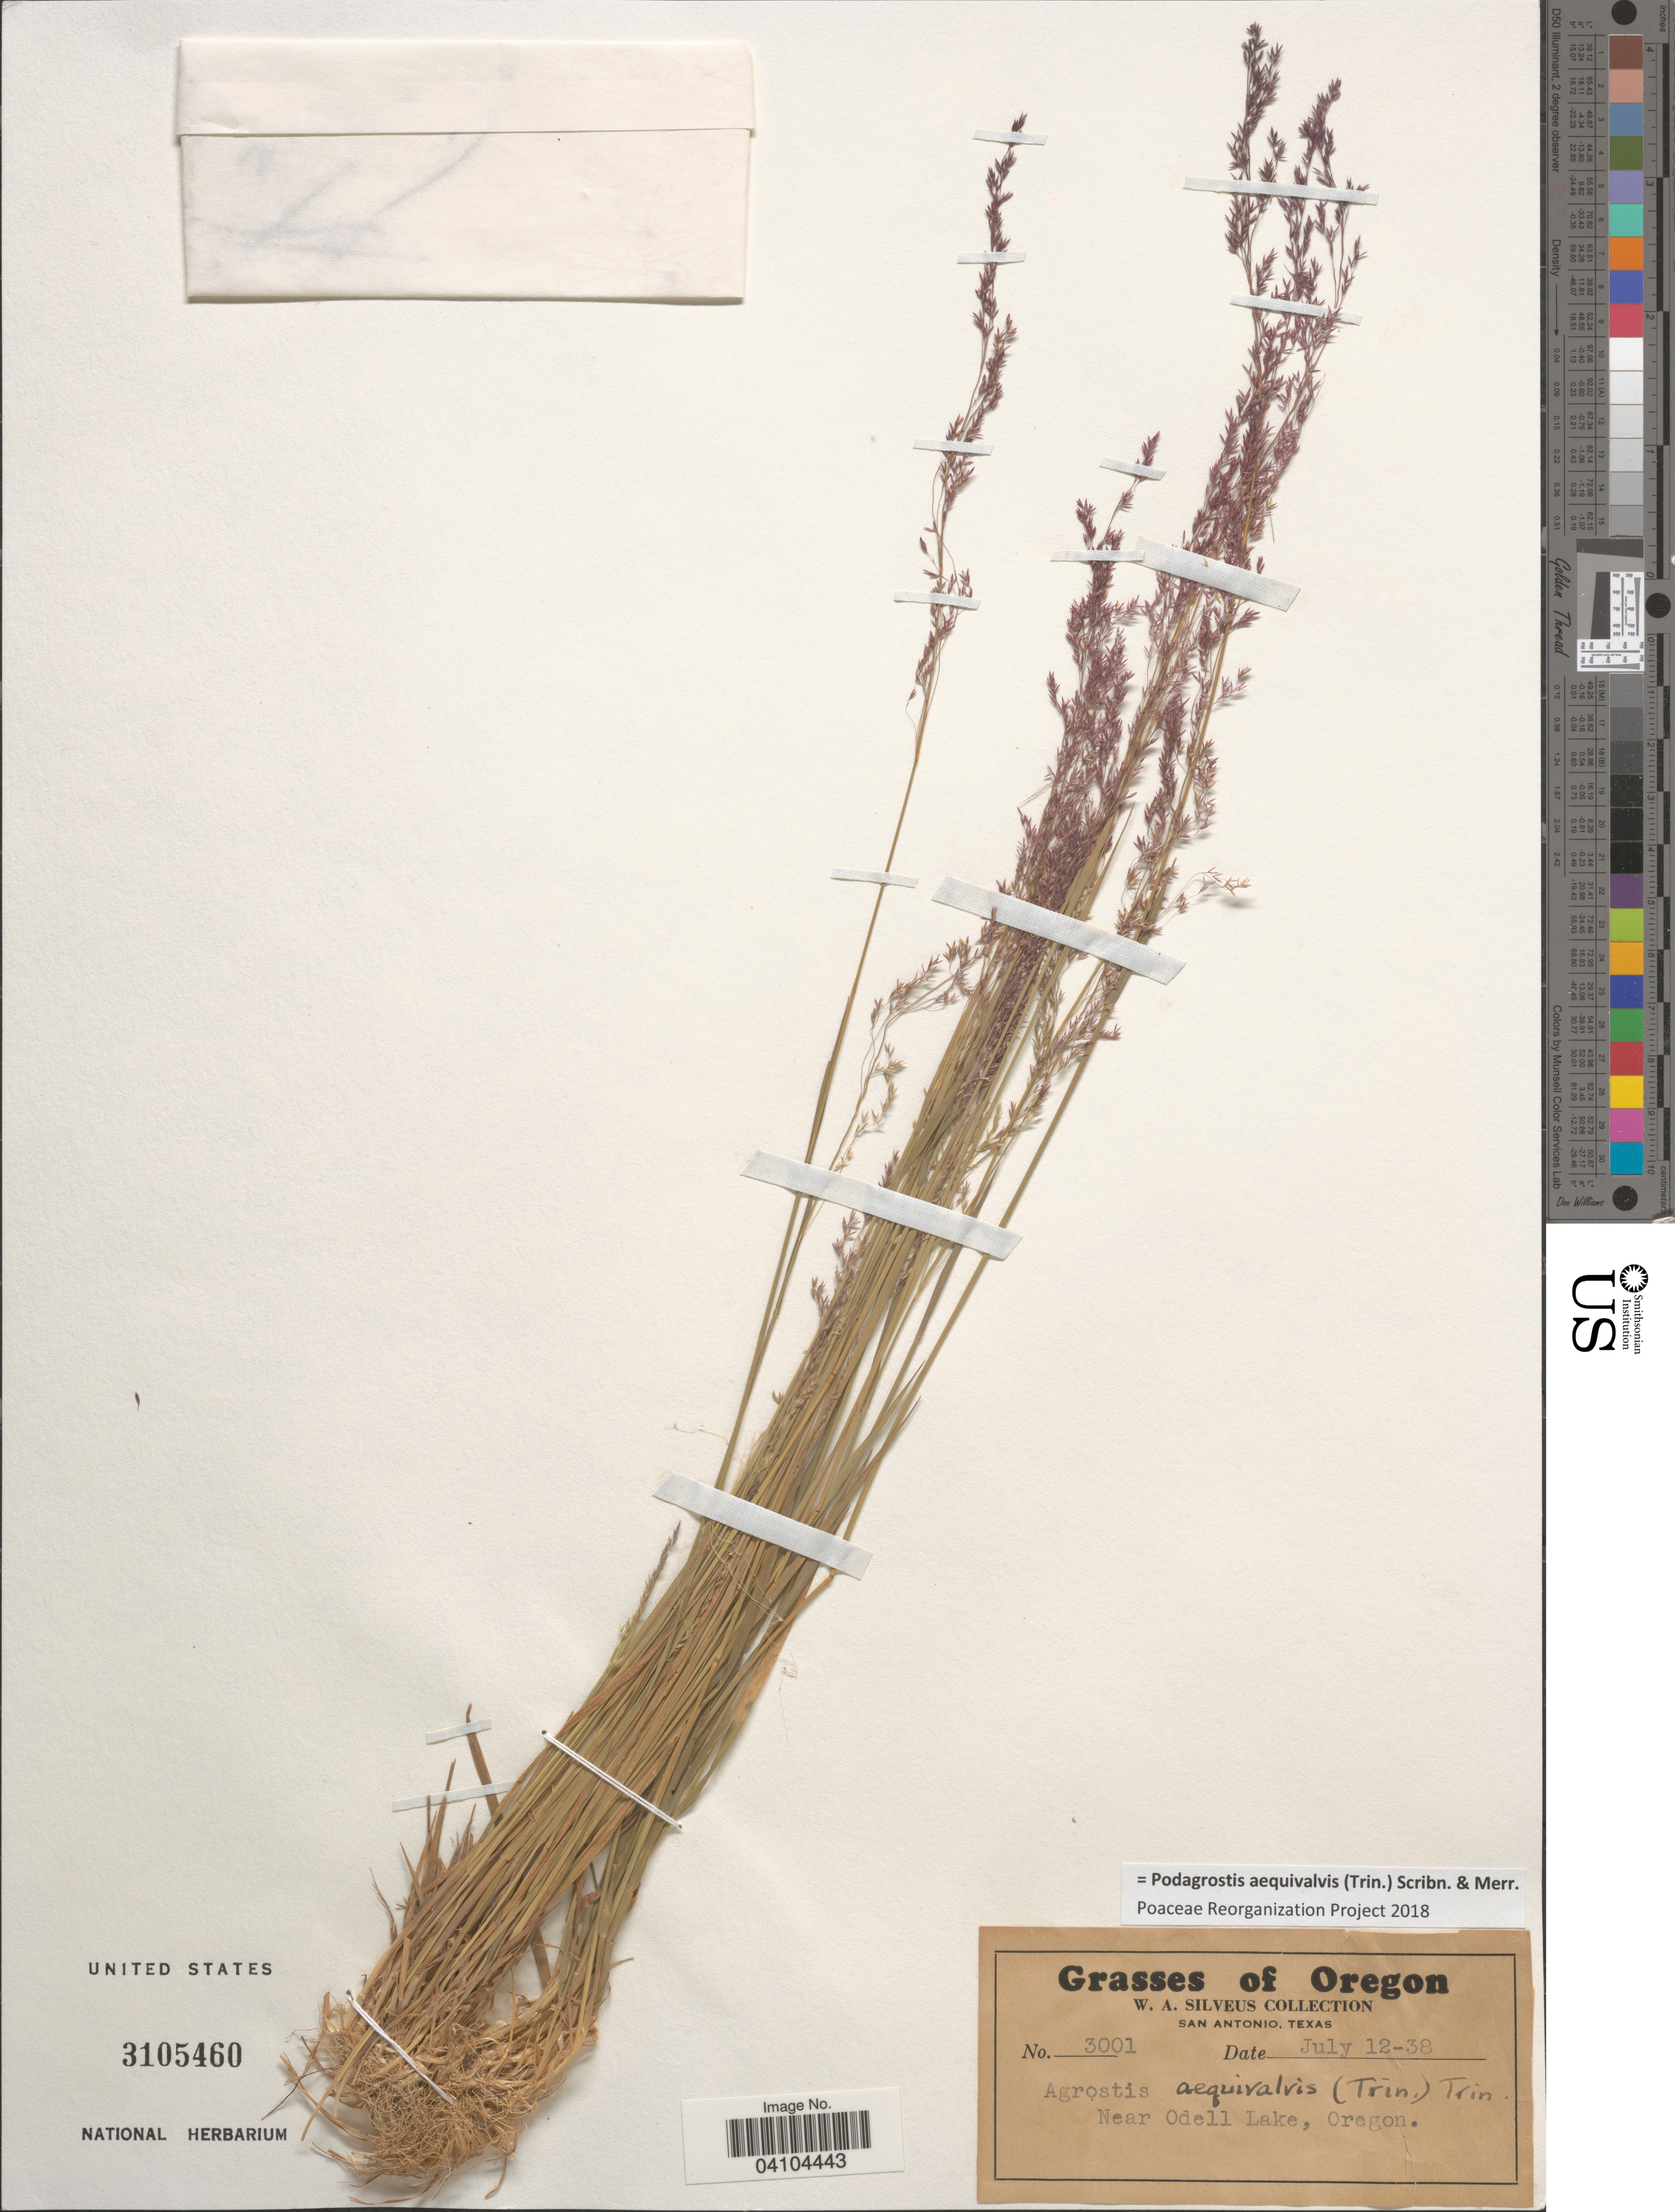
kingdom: Plantae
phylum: Tracheophyta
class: Liliopsida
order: Poales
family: Poaceae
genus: Podagrostis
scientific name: Podagrostis aequivalvis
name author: (Trin.) Scribn. & Merr.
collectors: W. Silveus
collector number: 3001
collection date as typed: Transcribed d/m/y: 12/7/38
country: United States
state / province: Oregon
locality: Near Odell Lake.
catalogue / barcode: US 3105460